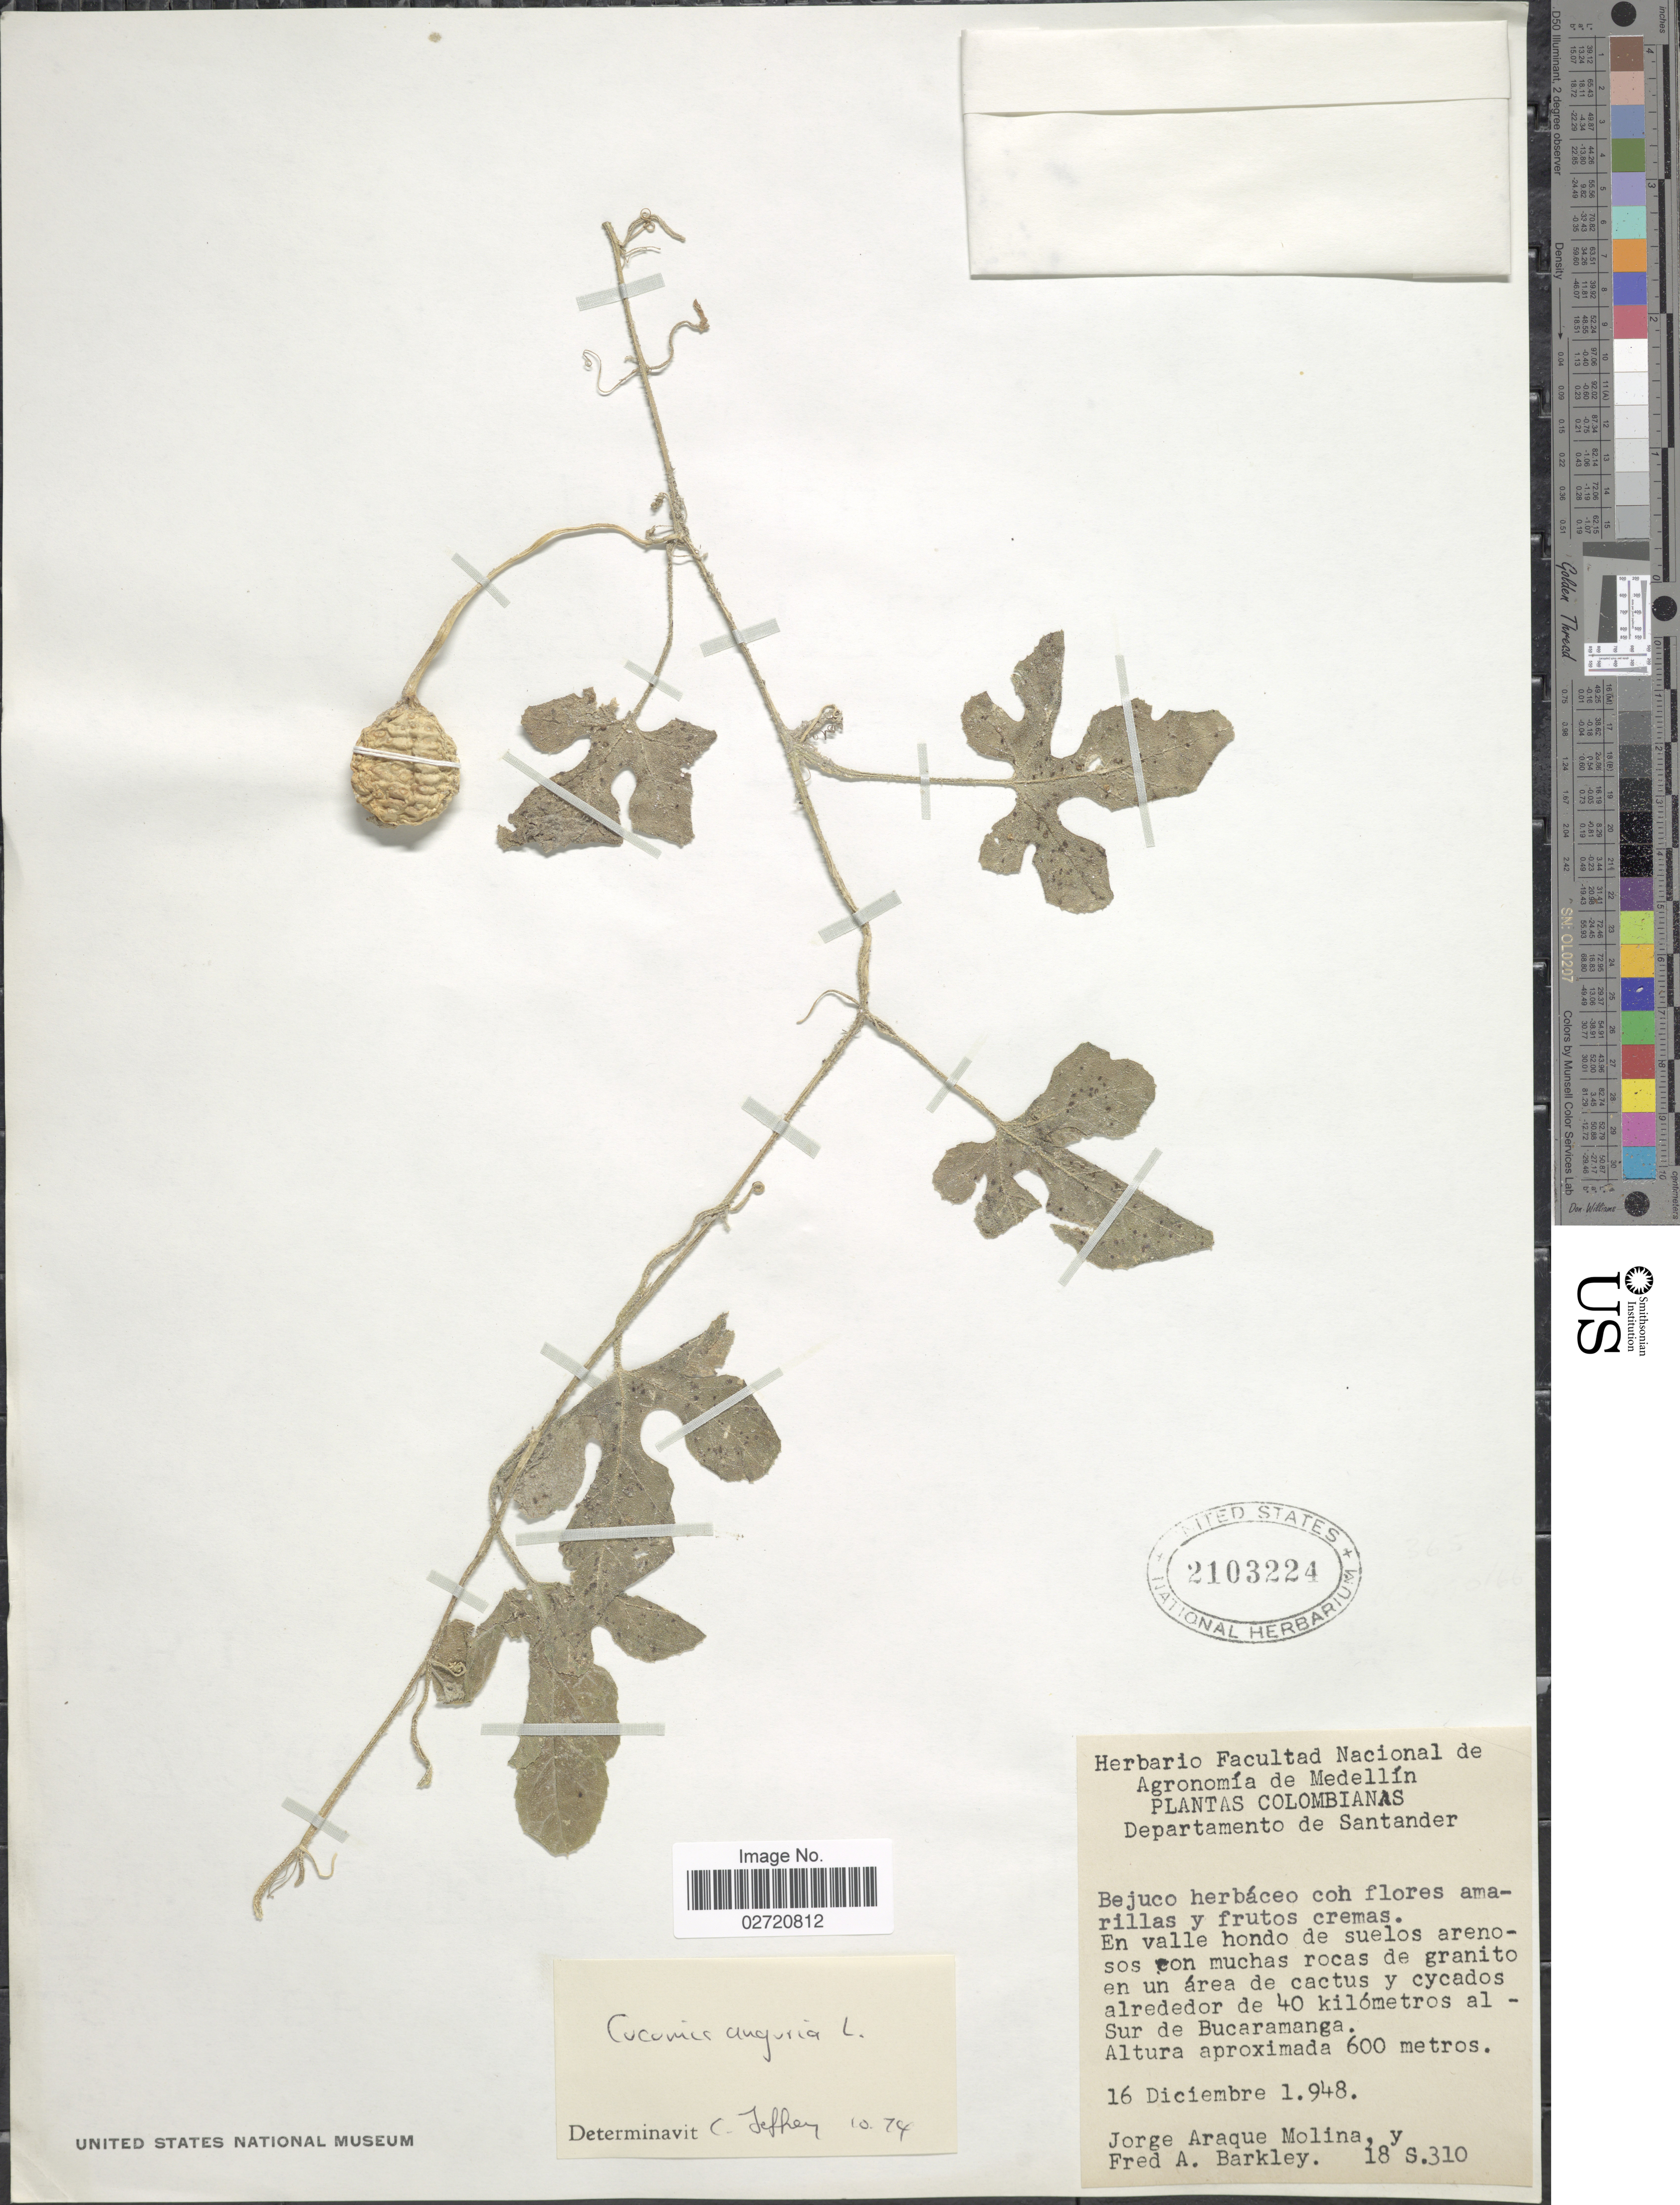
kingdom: Plantae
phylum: Tracheophyta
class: Magnoliopsida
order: Cucurbitales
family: Cucurbitaceae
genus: Cucumis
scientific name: Cucumis anguria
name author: L.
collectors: J. A. Molina & F. A. Barkley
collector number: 18S.310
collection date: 1948-12-16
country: Colombia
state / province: Santander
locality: Departamento de Santander. En valle hondo de suelos arenosos con muchas rocas de granito en un area de cactus y cycados alrededor de 40 kilometros al Sur de Bucaramanga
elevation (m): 600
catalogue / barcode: US 2103224